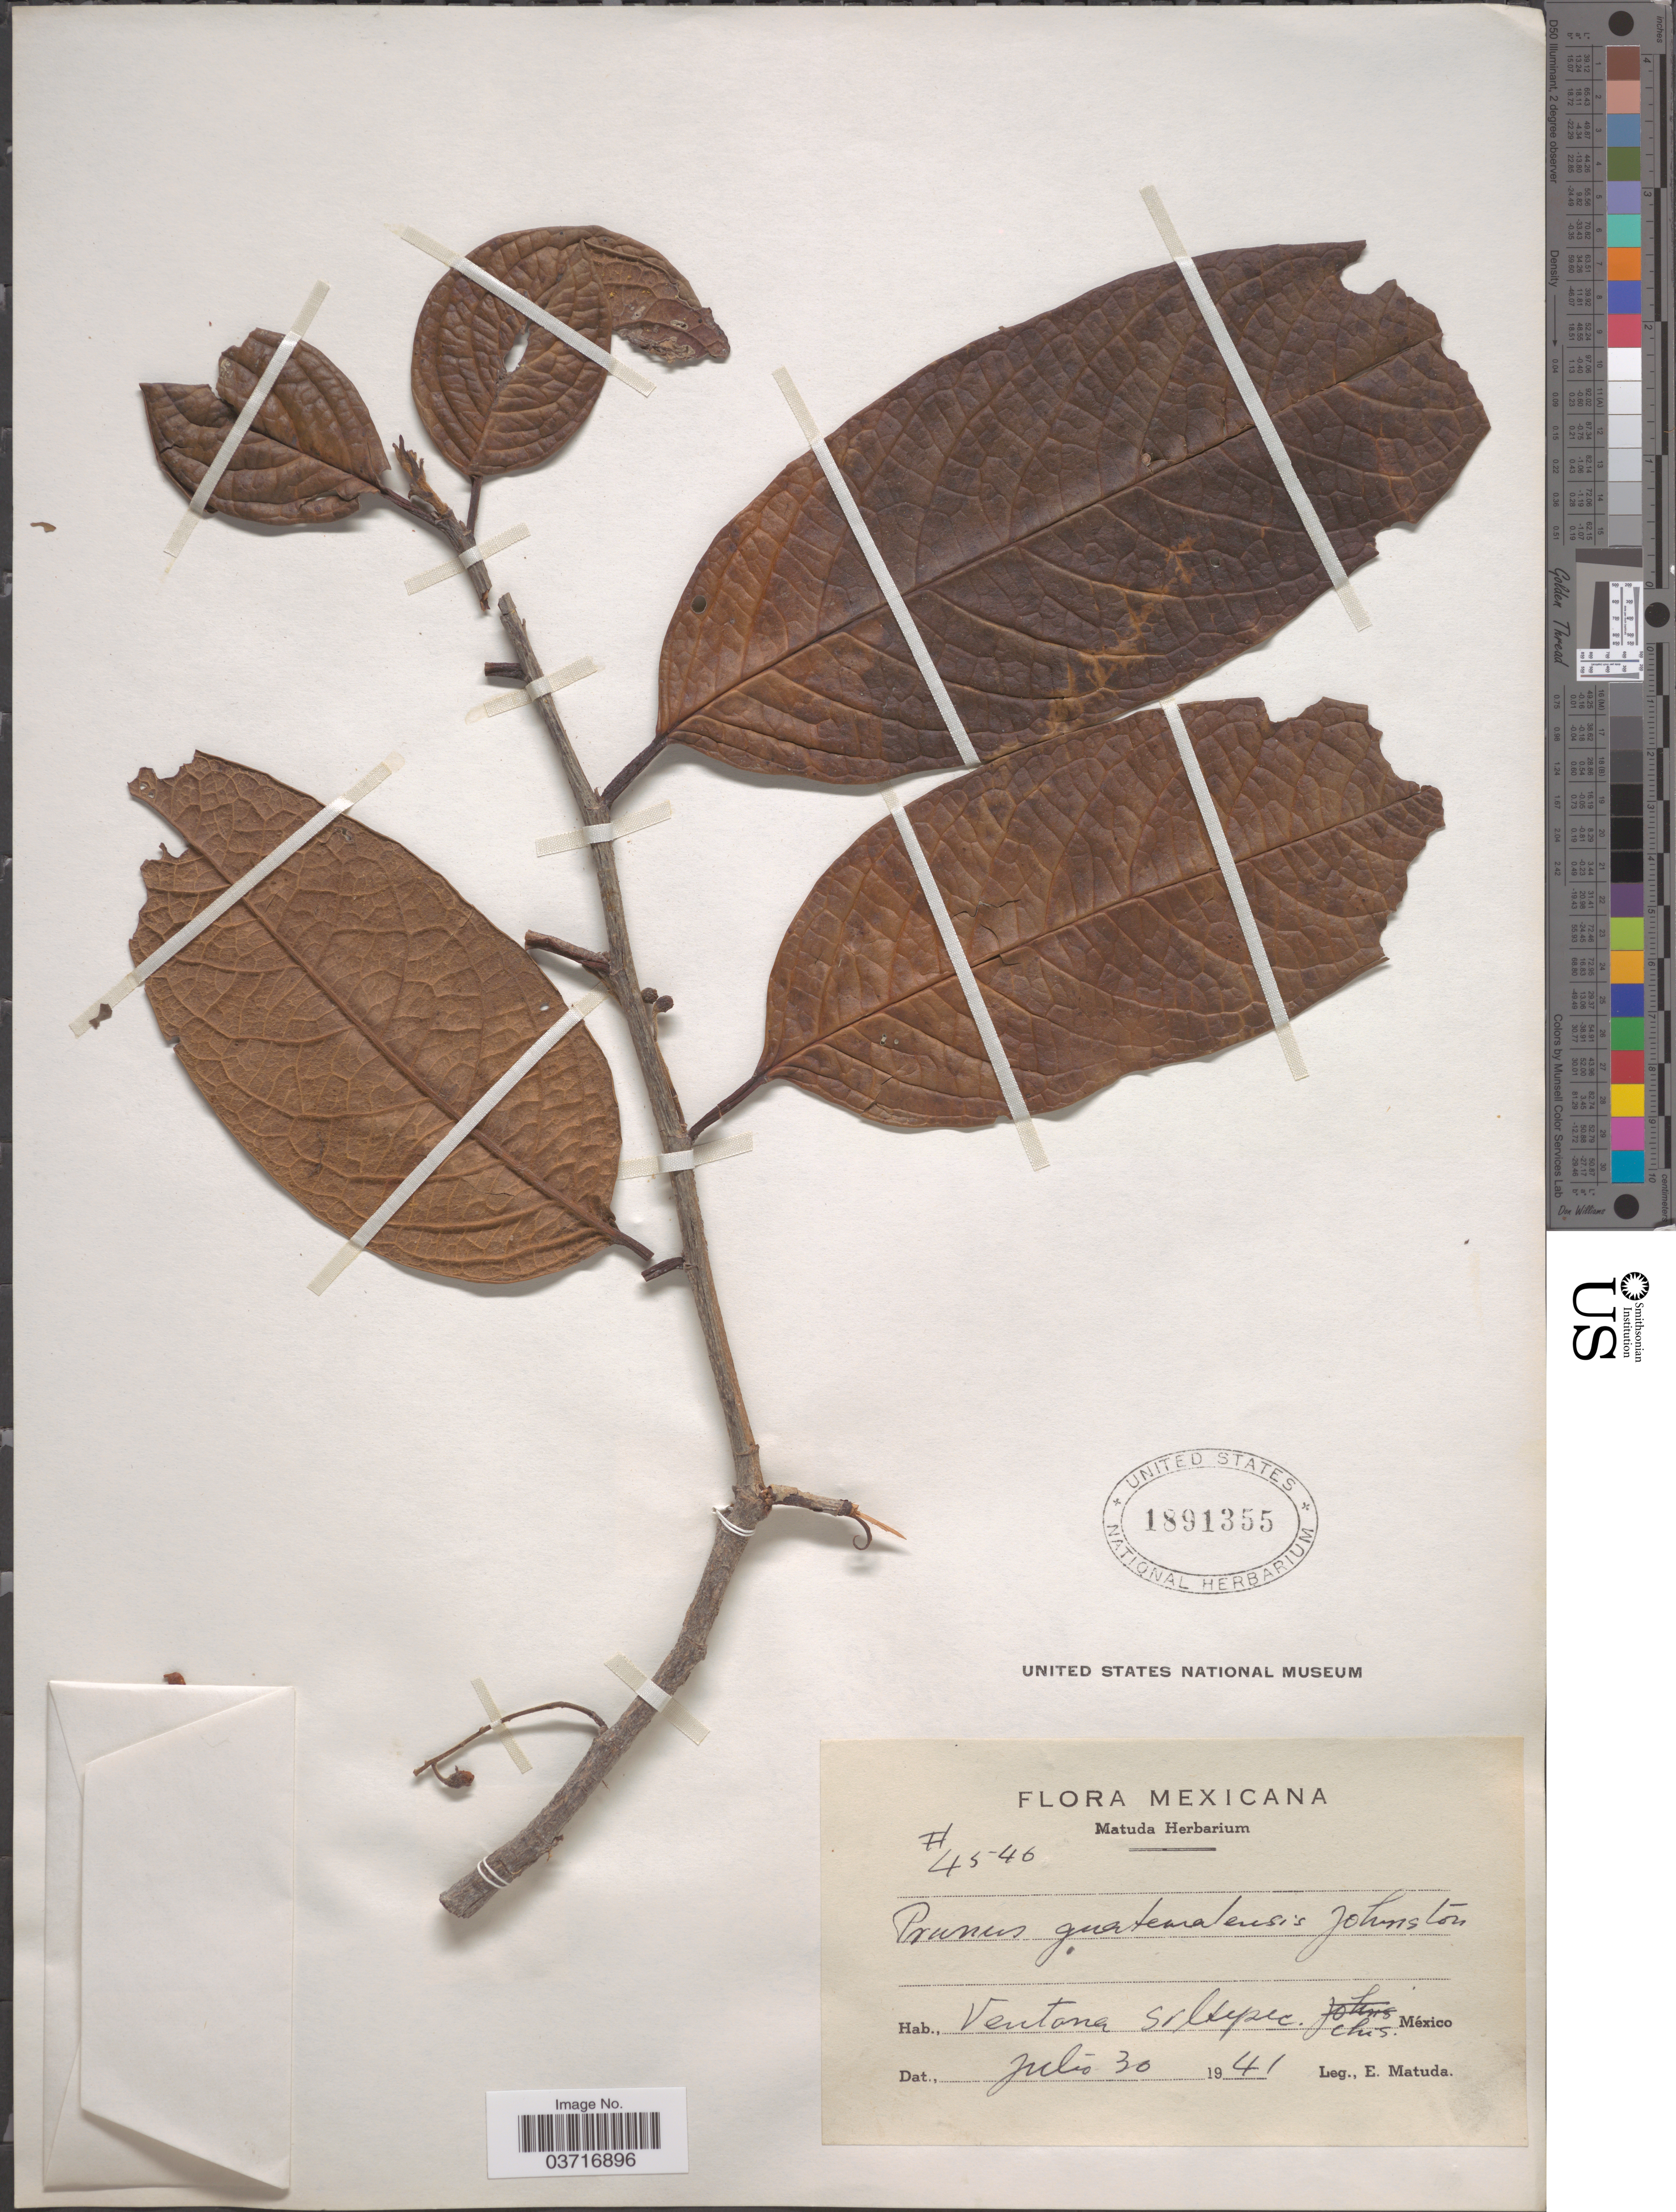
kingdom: Plantae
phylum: Tracheophyta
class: Magnoliopsida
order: Rosales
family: Rosaceae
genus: Prunus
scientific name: Prunus guatemalensis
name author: I.M. Johnst.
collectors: E. Matuda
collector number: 4546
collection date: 1941-07-30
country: Mexico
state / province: Chiapas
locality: Ventana Siltepec.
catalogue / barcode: US 1891355